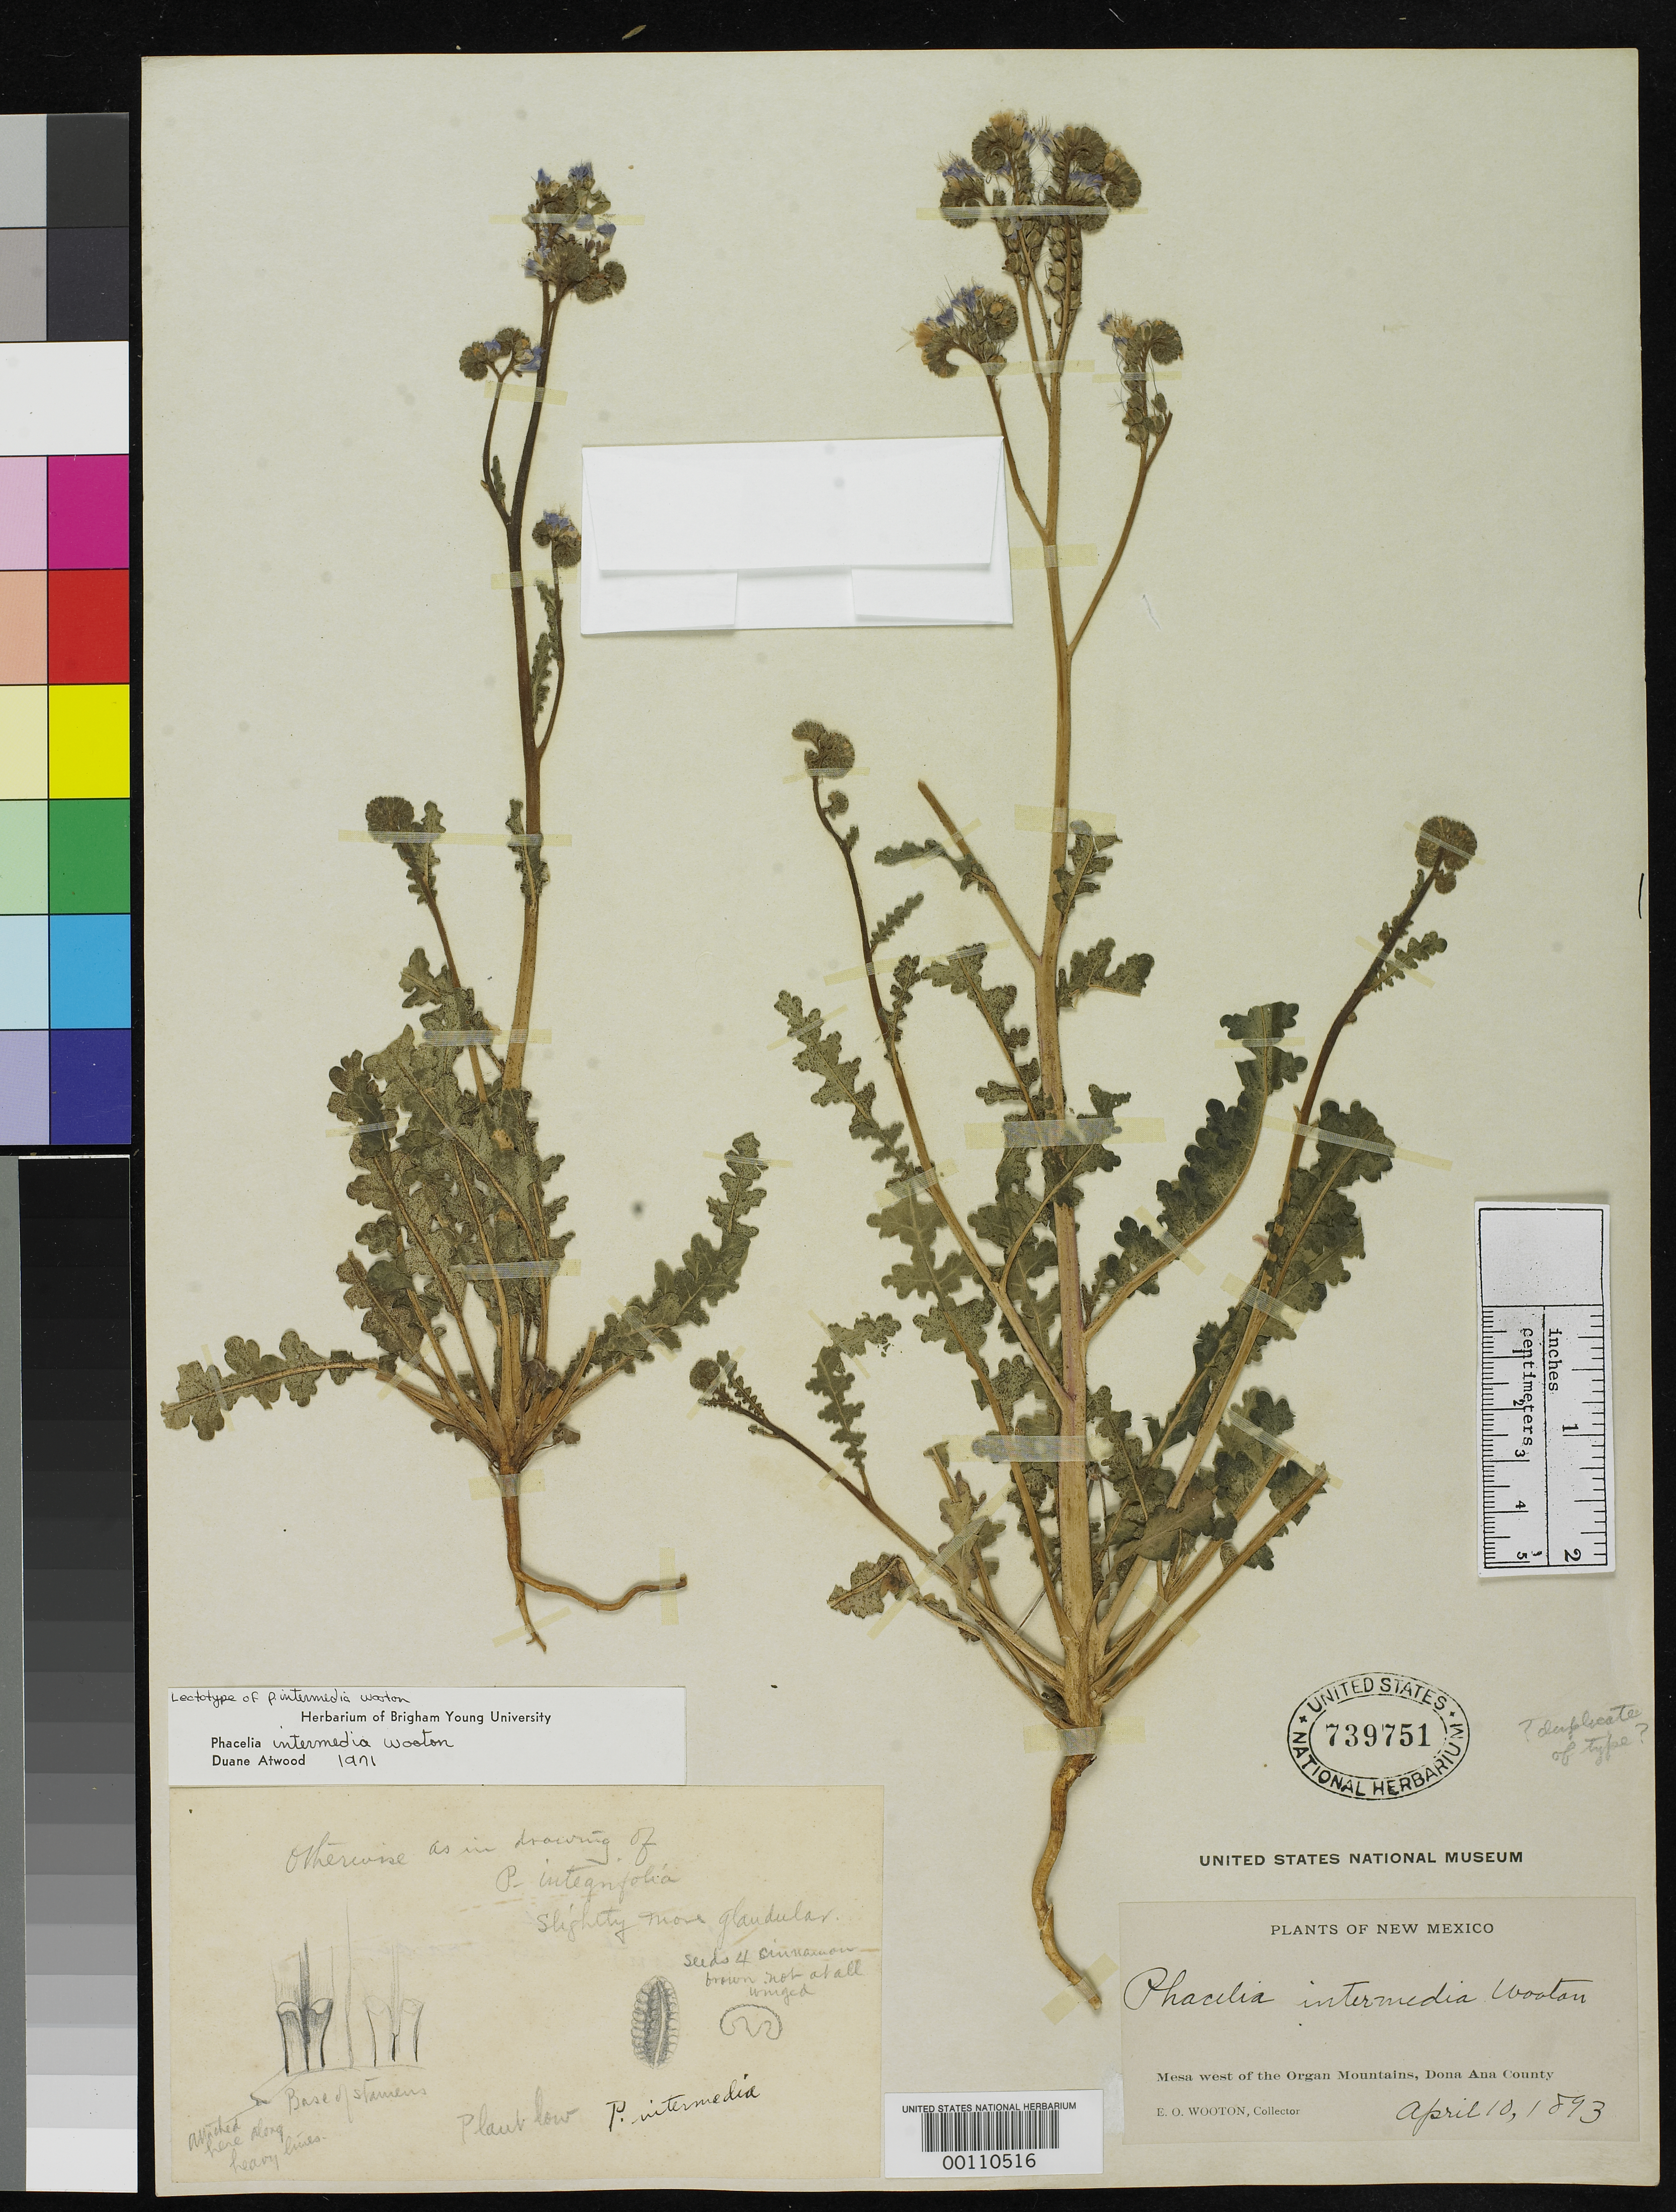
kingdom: Plantae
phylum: Tracheophyta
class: Magnoliopsida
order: Boraginales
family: Hydrophyllaceae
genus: Phacelia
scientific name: Phacelia intermedia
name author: Wooton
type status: Lectotype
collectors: E. O. Wooton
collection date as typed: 10 Apr 1893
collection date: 1893-04-10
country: United States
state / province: New Mexico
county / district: Dona Ana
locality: Near Las Cruces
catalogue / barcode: US 739751